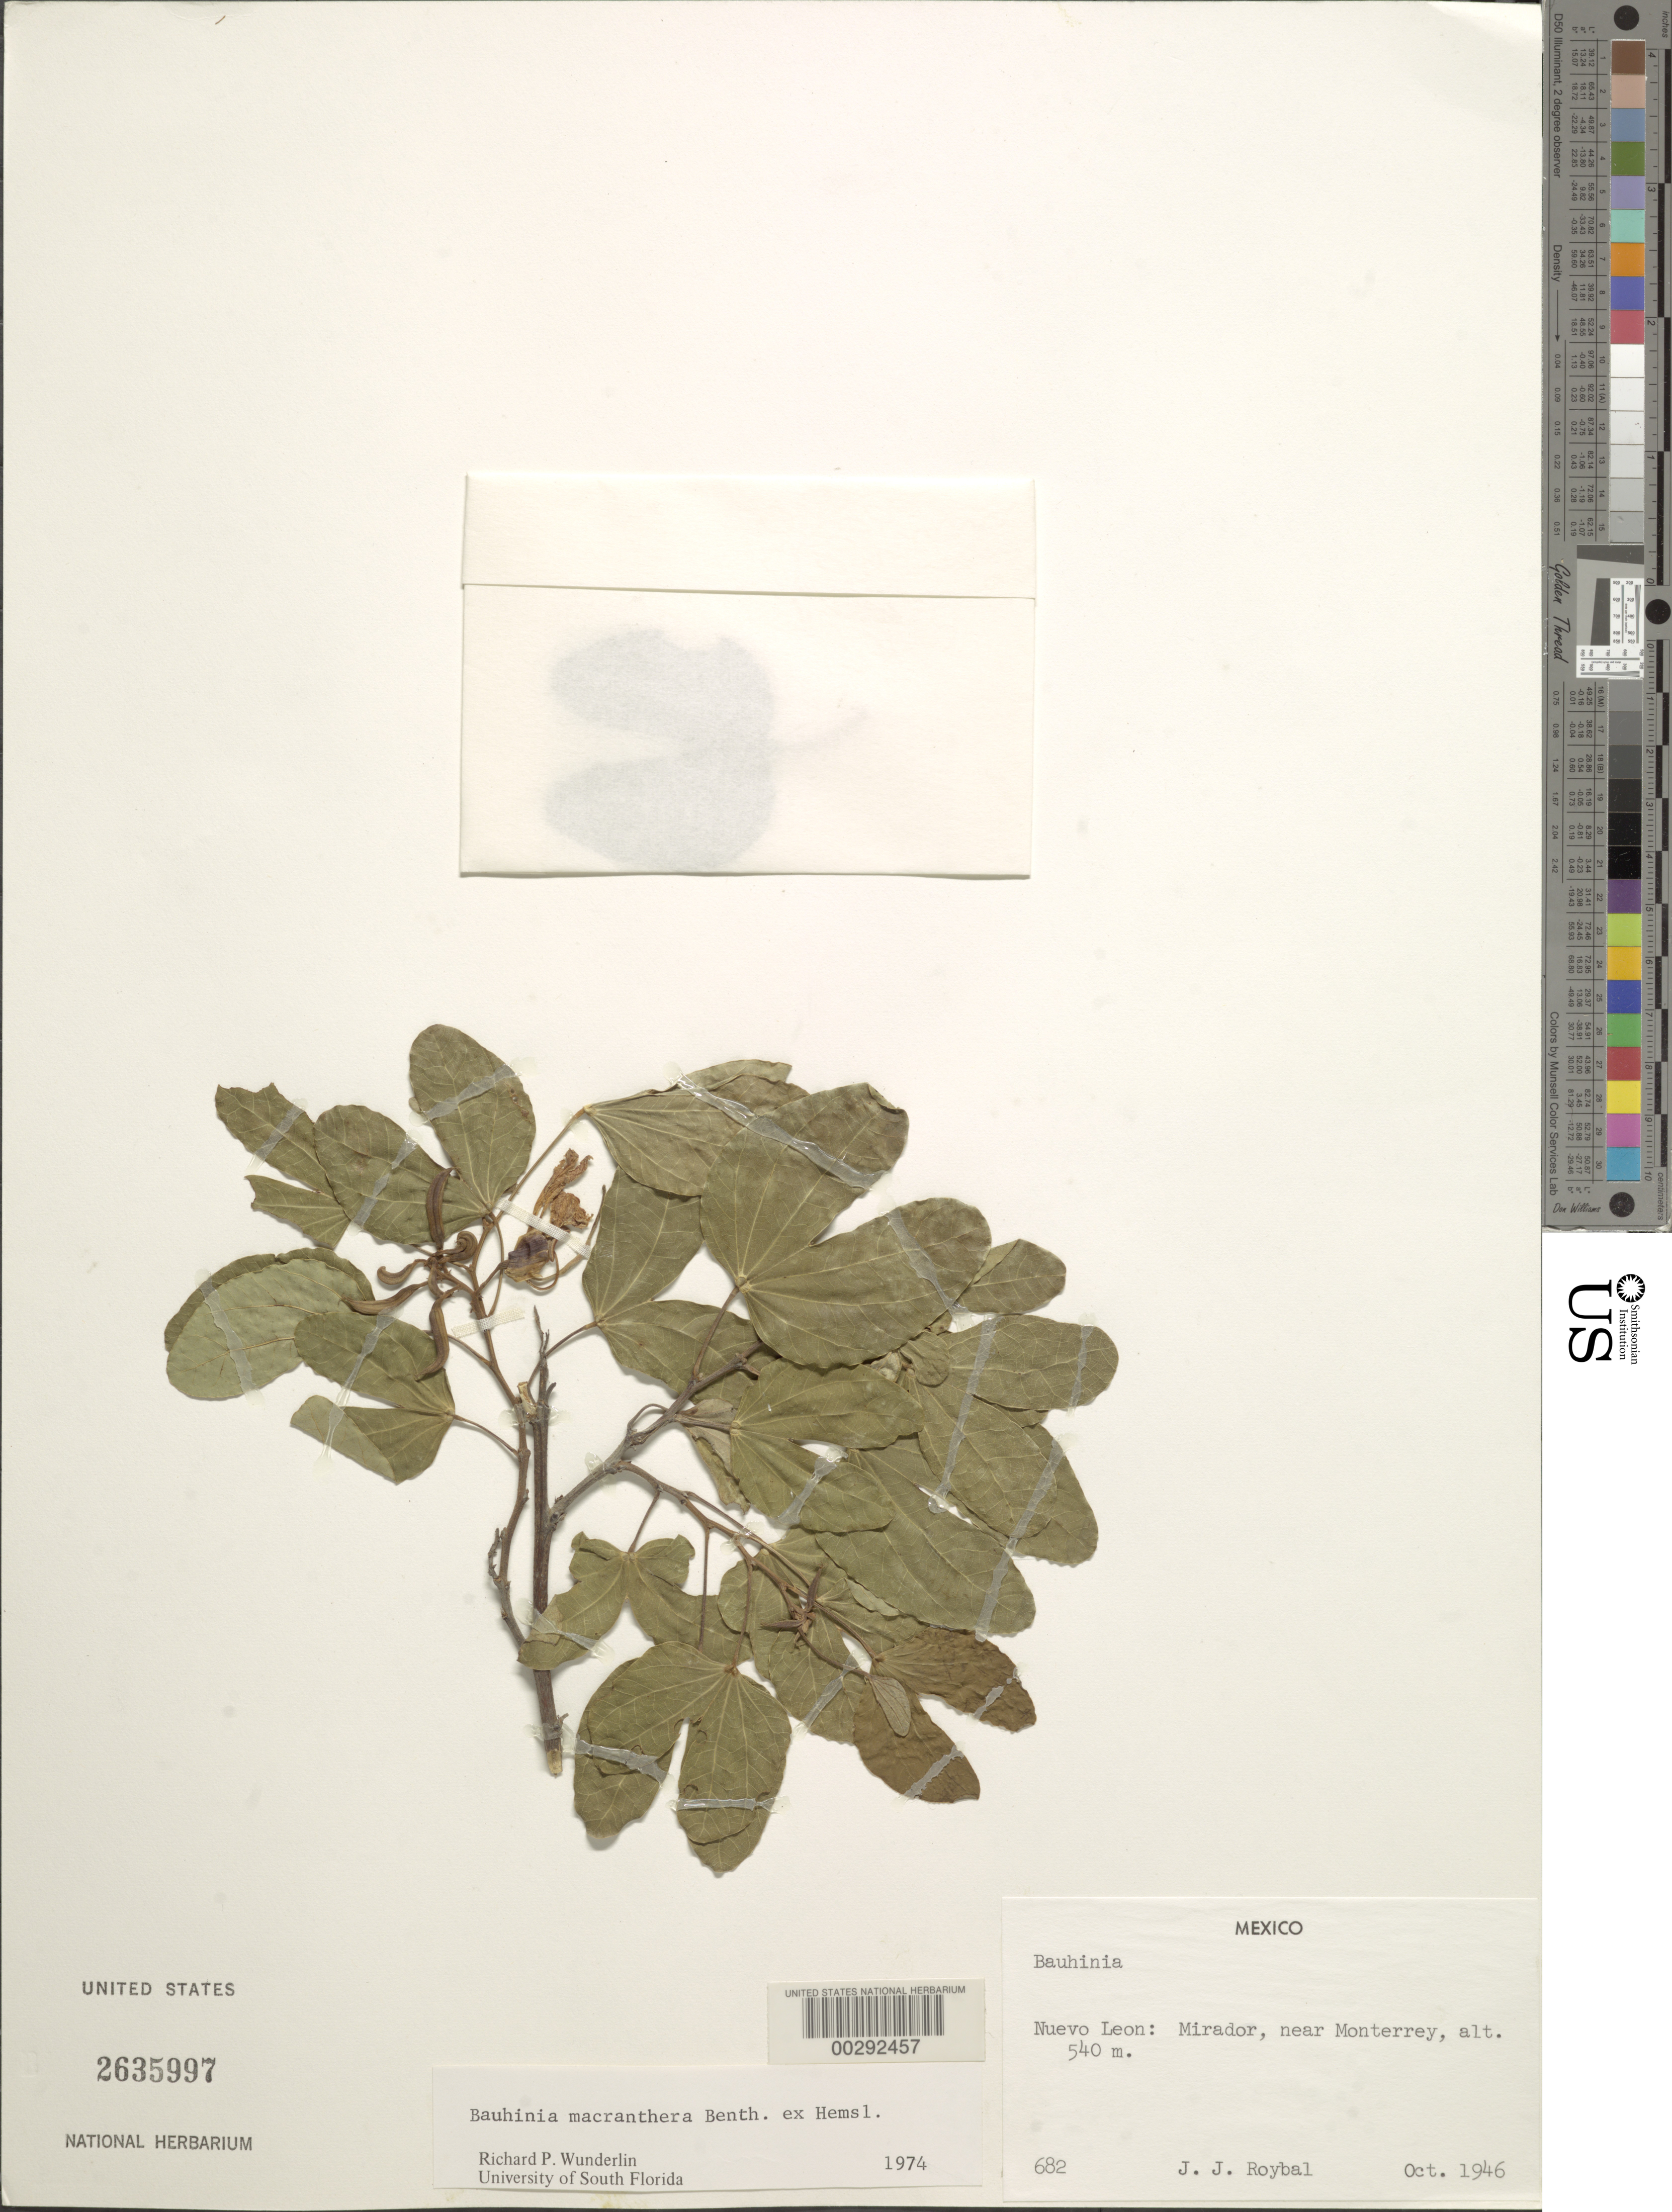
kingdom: Plantae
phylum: Tracheophyta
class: Magnoliopsida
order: Fabales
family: Fabaceae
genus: Bauhinia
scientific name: Bauhinia macranthera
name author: Benth. ex Hemsl.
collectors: J. J. Roybal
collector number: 682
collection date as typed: Oct 1946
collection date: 1946-10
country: Mexico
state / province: Nuevo León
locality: Mirador, near Monterrey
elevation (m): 540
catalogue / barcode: US 2635997